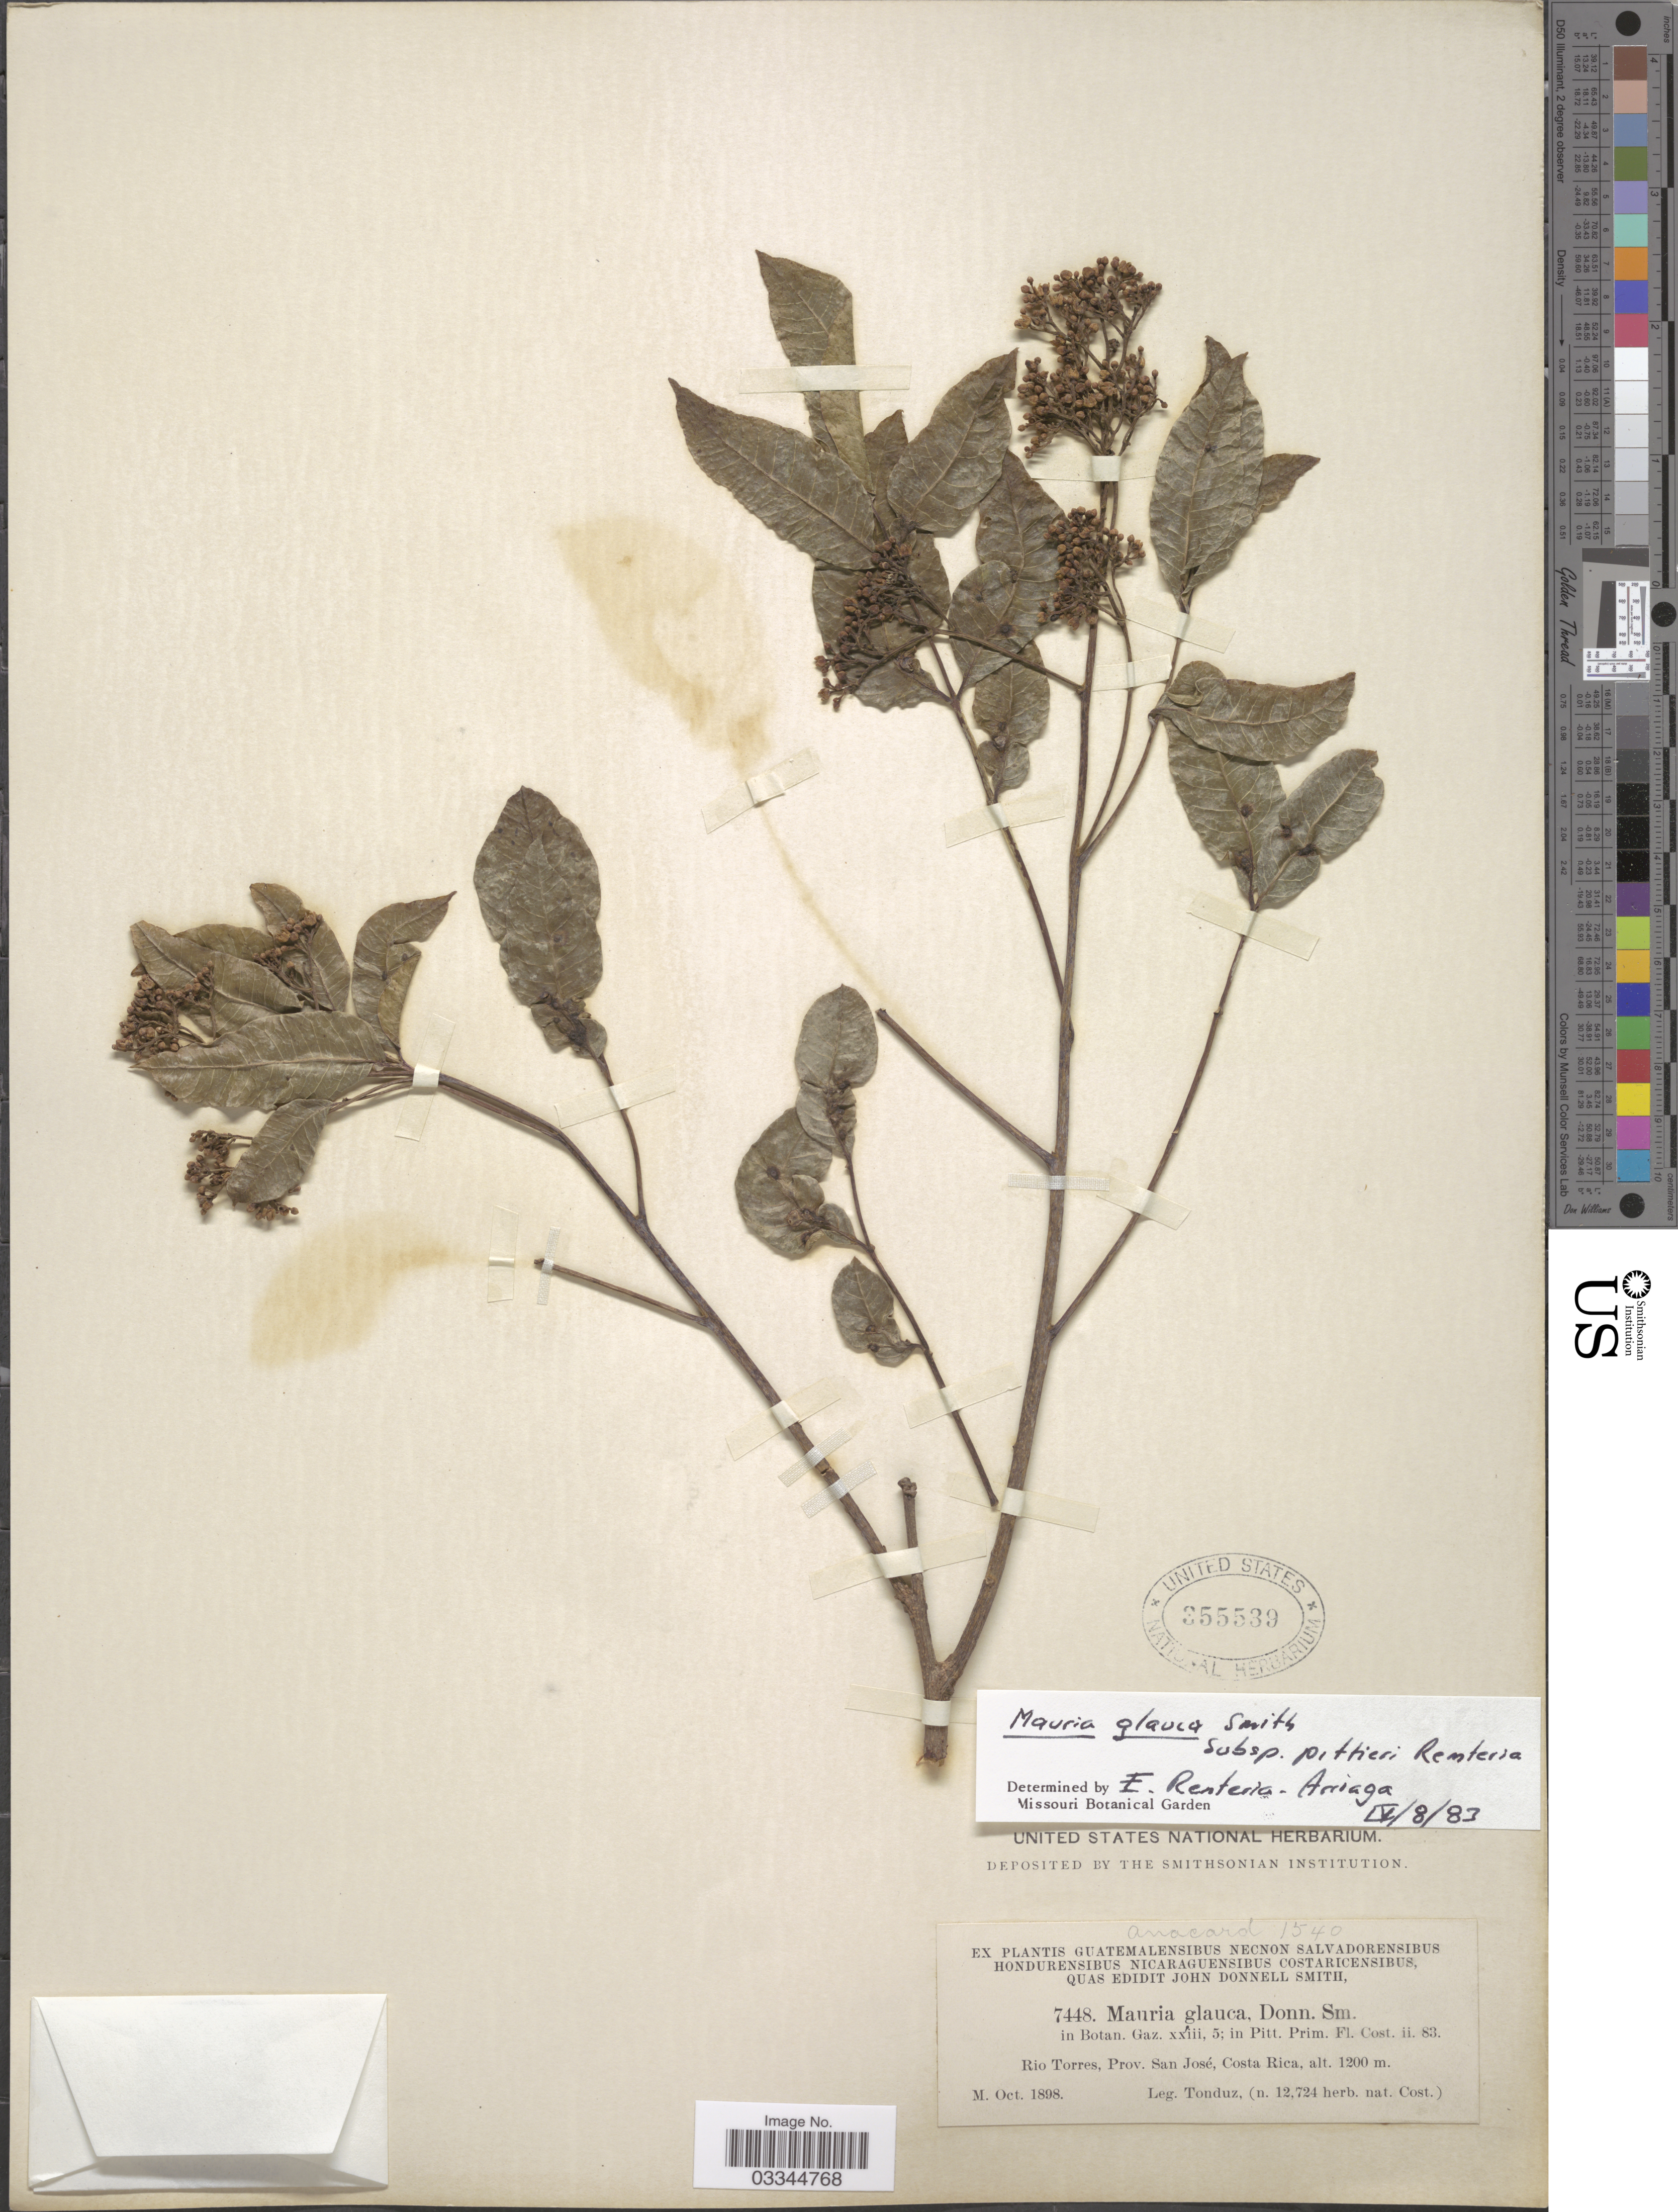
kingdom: Plantae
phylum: Tracheophyta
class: Magnoliopsida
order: Sapindales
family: Anacardiaceae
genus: Mauria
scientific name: Mauria glauca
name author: Donn. Sm.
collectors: Tonduz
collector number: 7448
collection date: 1898-10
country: Costa Rica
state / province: San José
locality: Rio Torres.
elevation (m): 1200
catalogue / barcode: US 355539